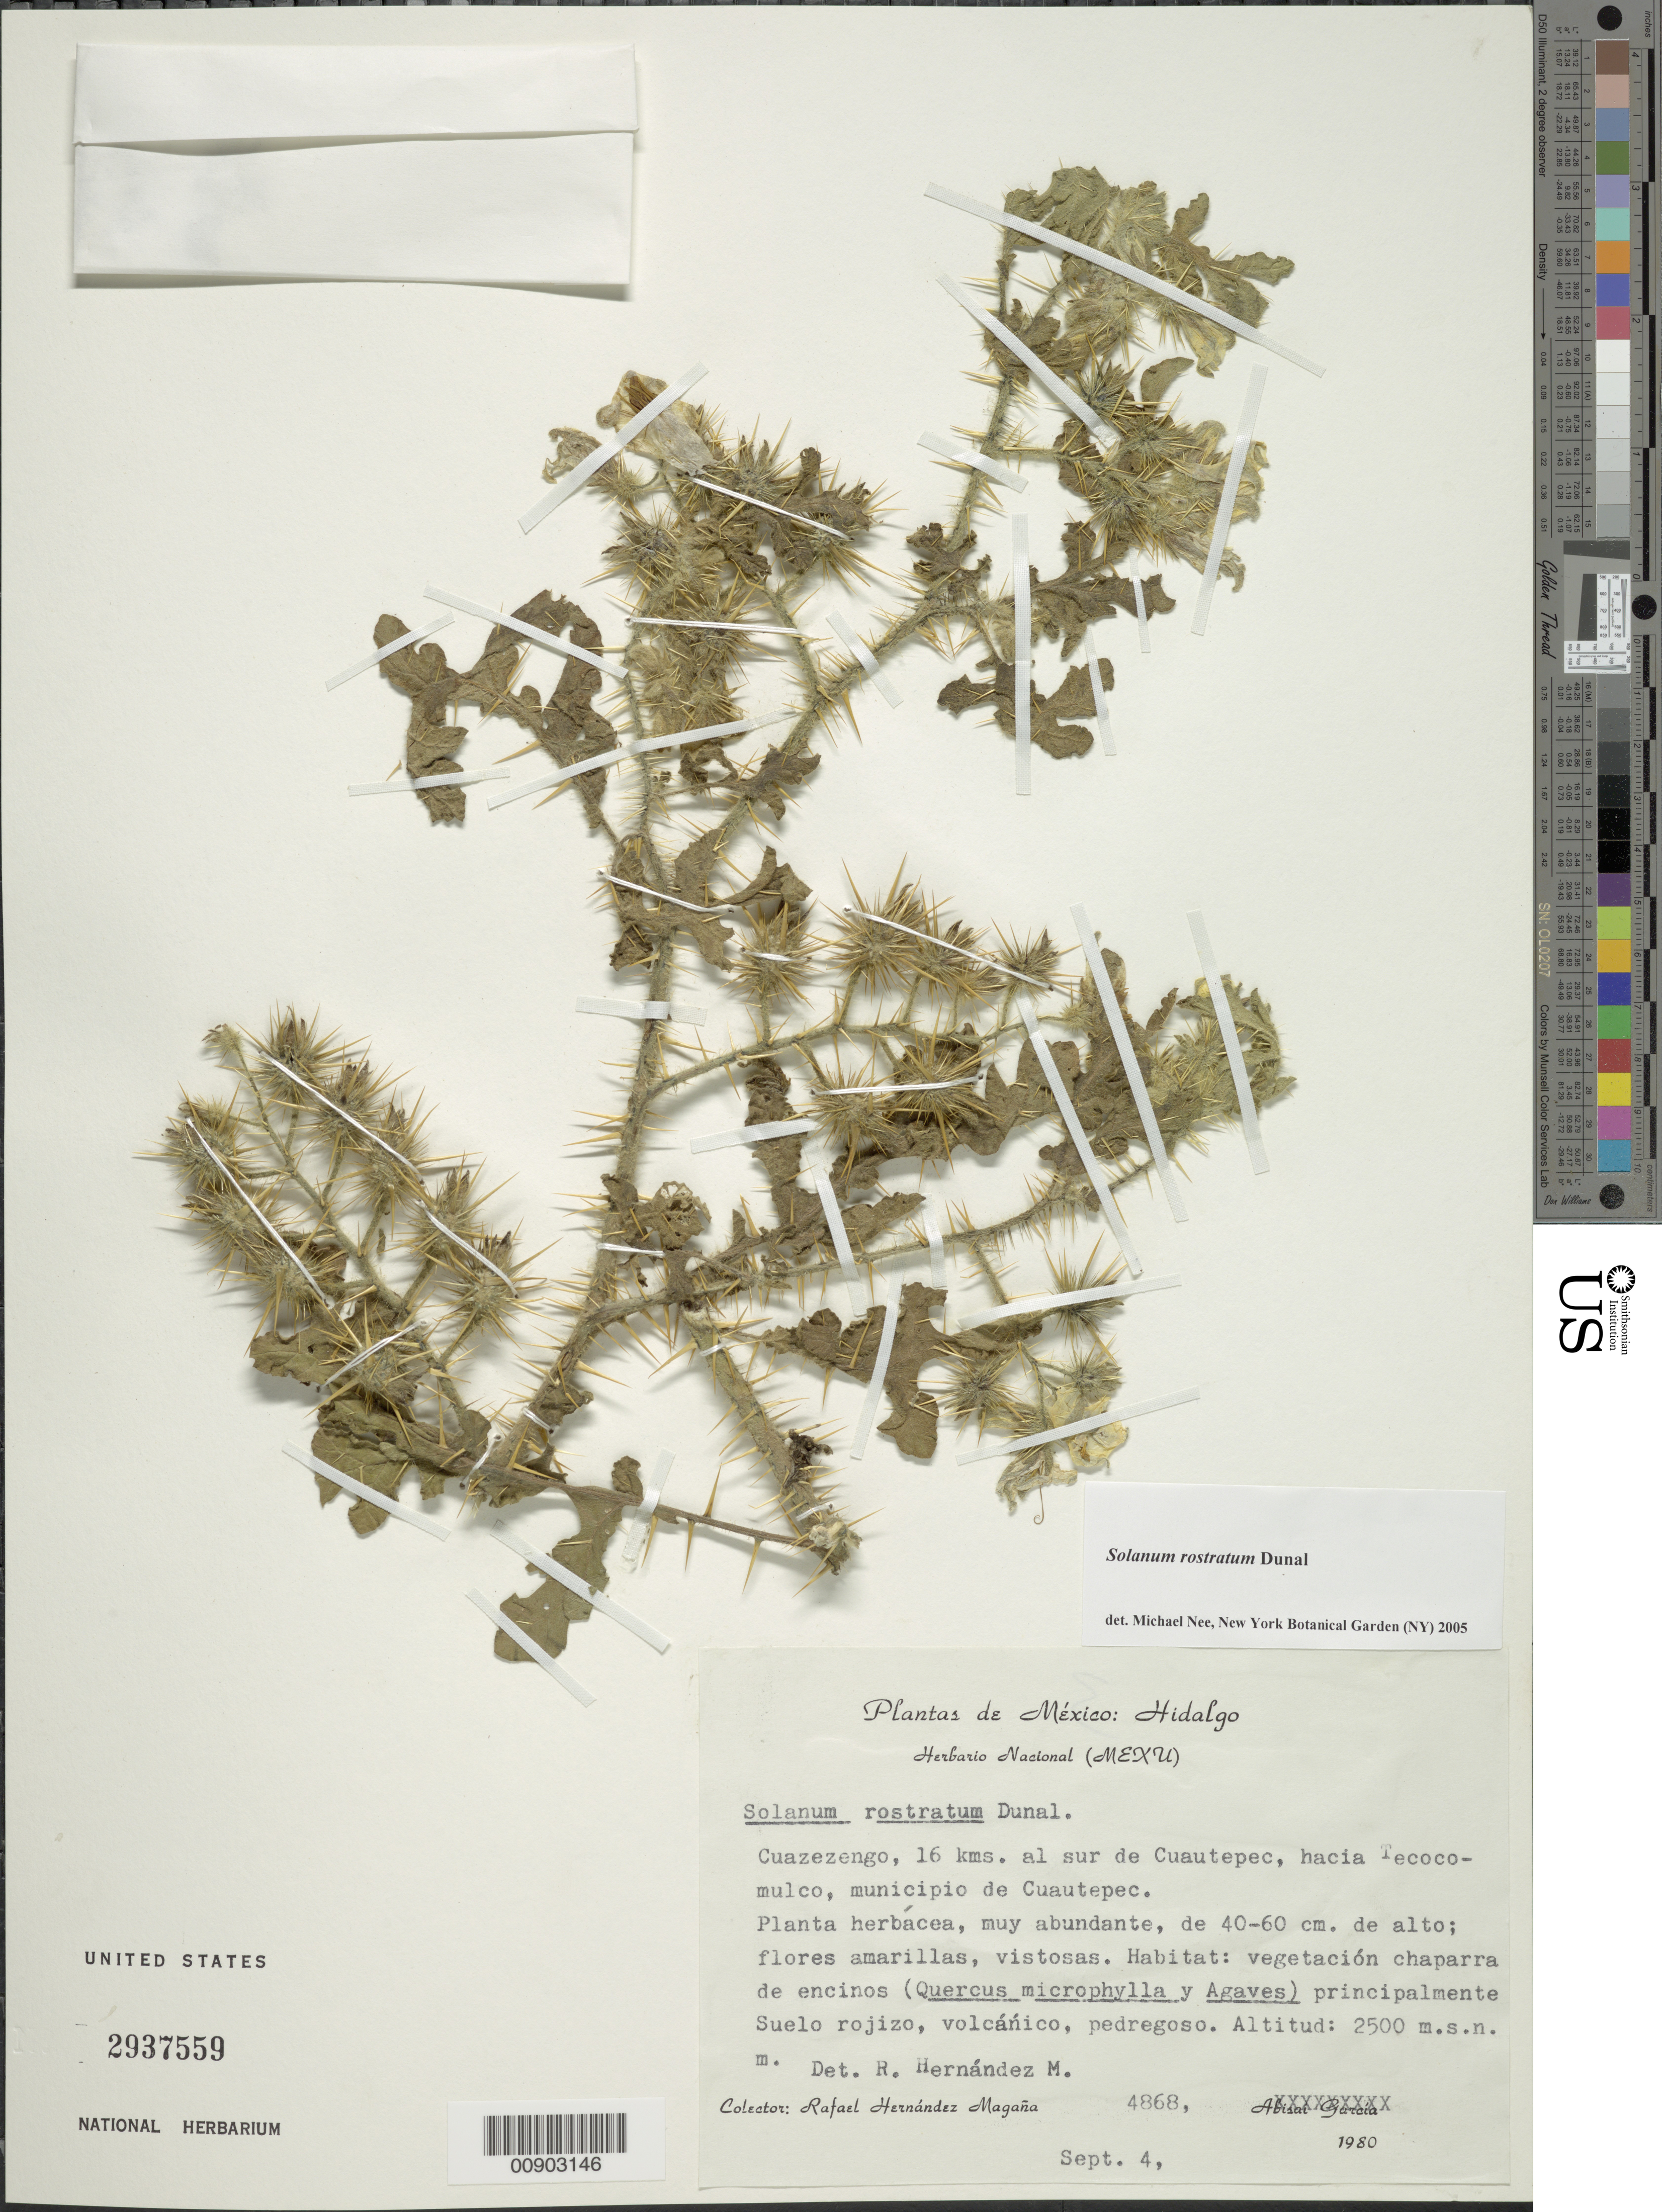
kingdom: Plantae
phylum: Tracheophyta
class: Magnoliopsida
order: Solanales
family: Solanaceae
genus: Solanum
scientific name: Solanum rostratum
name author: Dunal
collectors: R. M. Hernandez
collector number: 4868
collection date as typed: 04 Sep 1980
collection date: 1980-09-04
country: Mexico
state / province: Hidalgo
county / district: Cuautepec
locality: Cuazezengo, 16 kms. Al sur de Cuautepec, hacia Tecocomulco, municipio de Cuautepec, Hidalgo.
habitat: Vegetación chaparra de encinos (Quercus microphylla y Agaves) principalmente. Suelo rojizo, volcánico, pedregoso.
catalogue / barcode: US 2937559